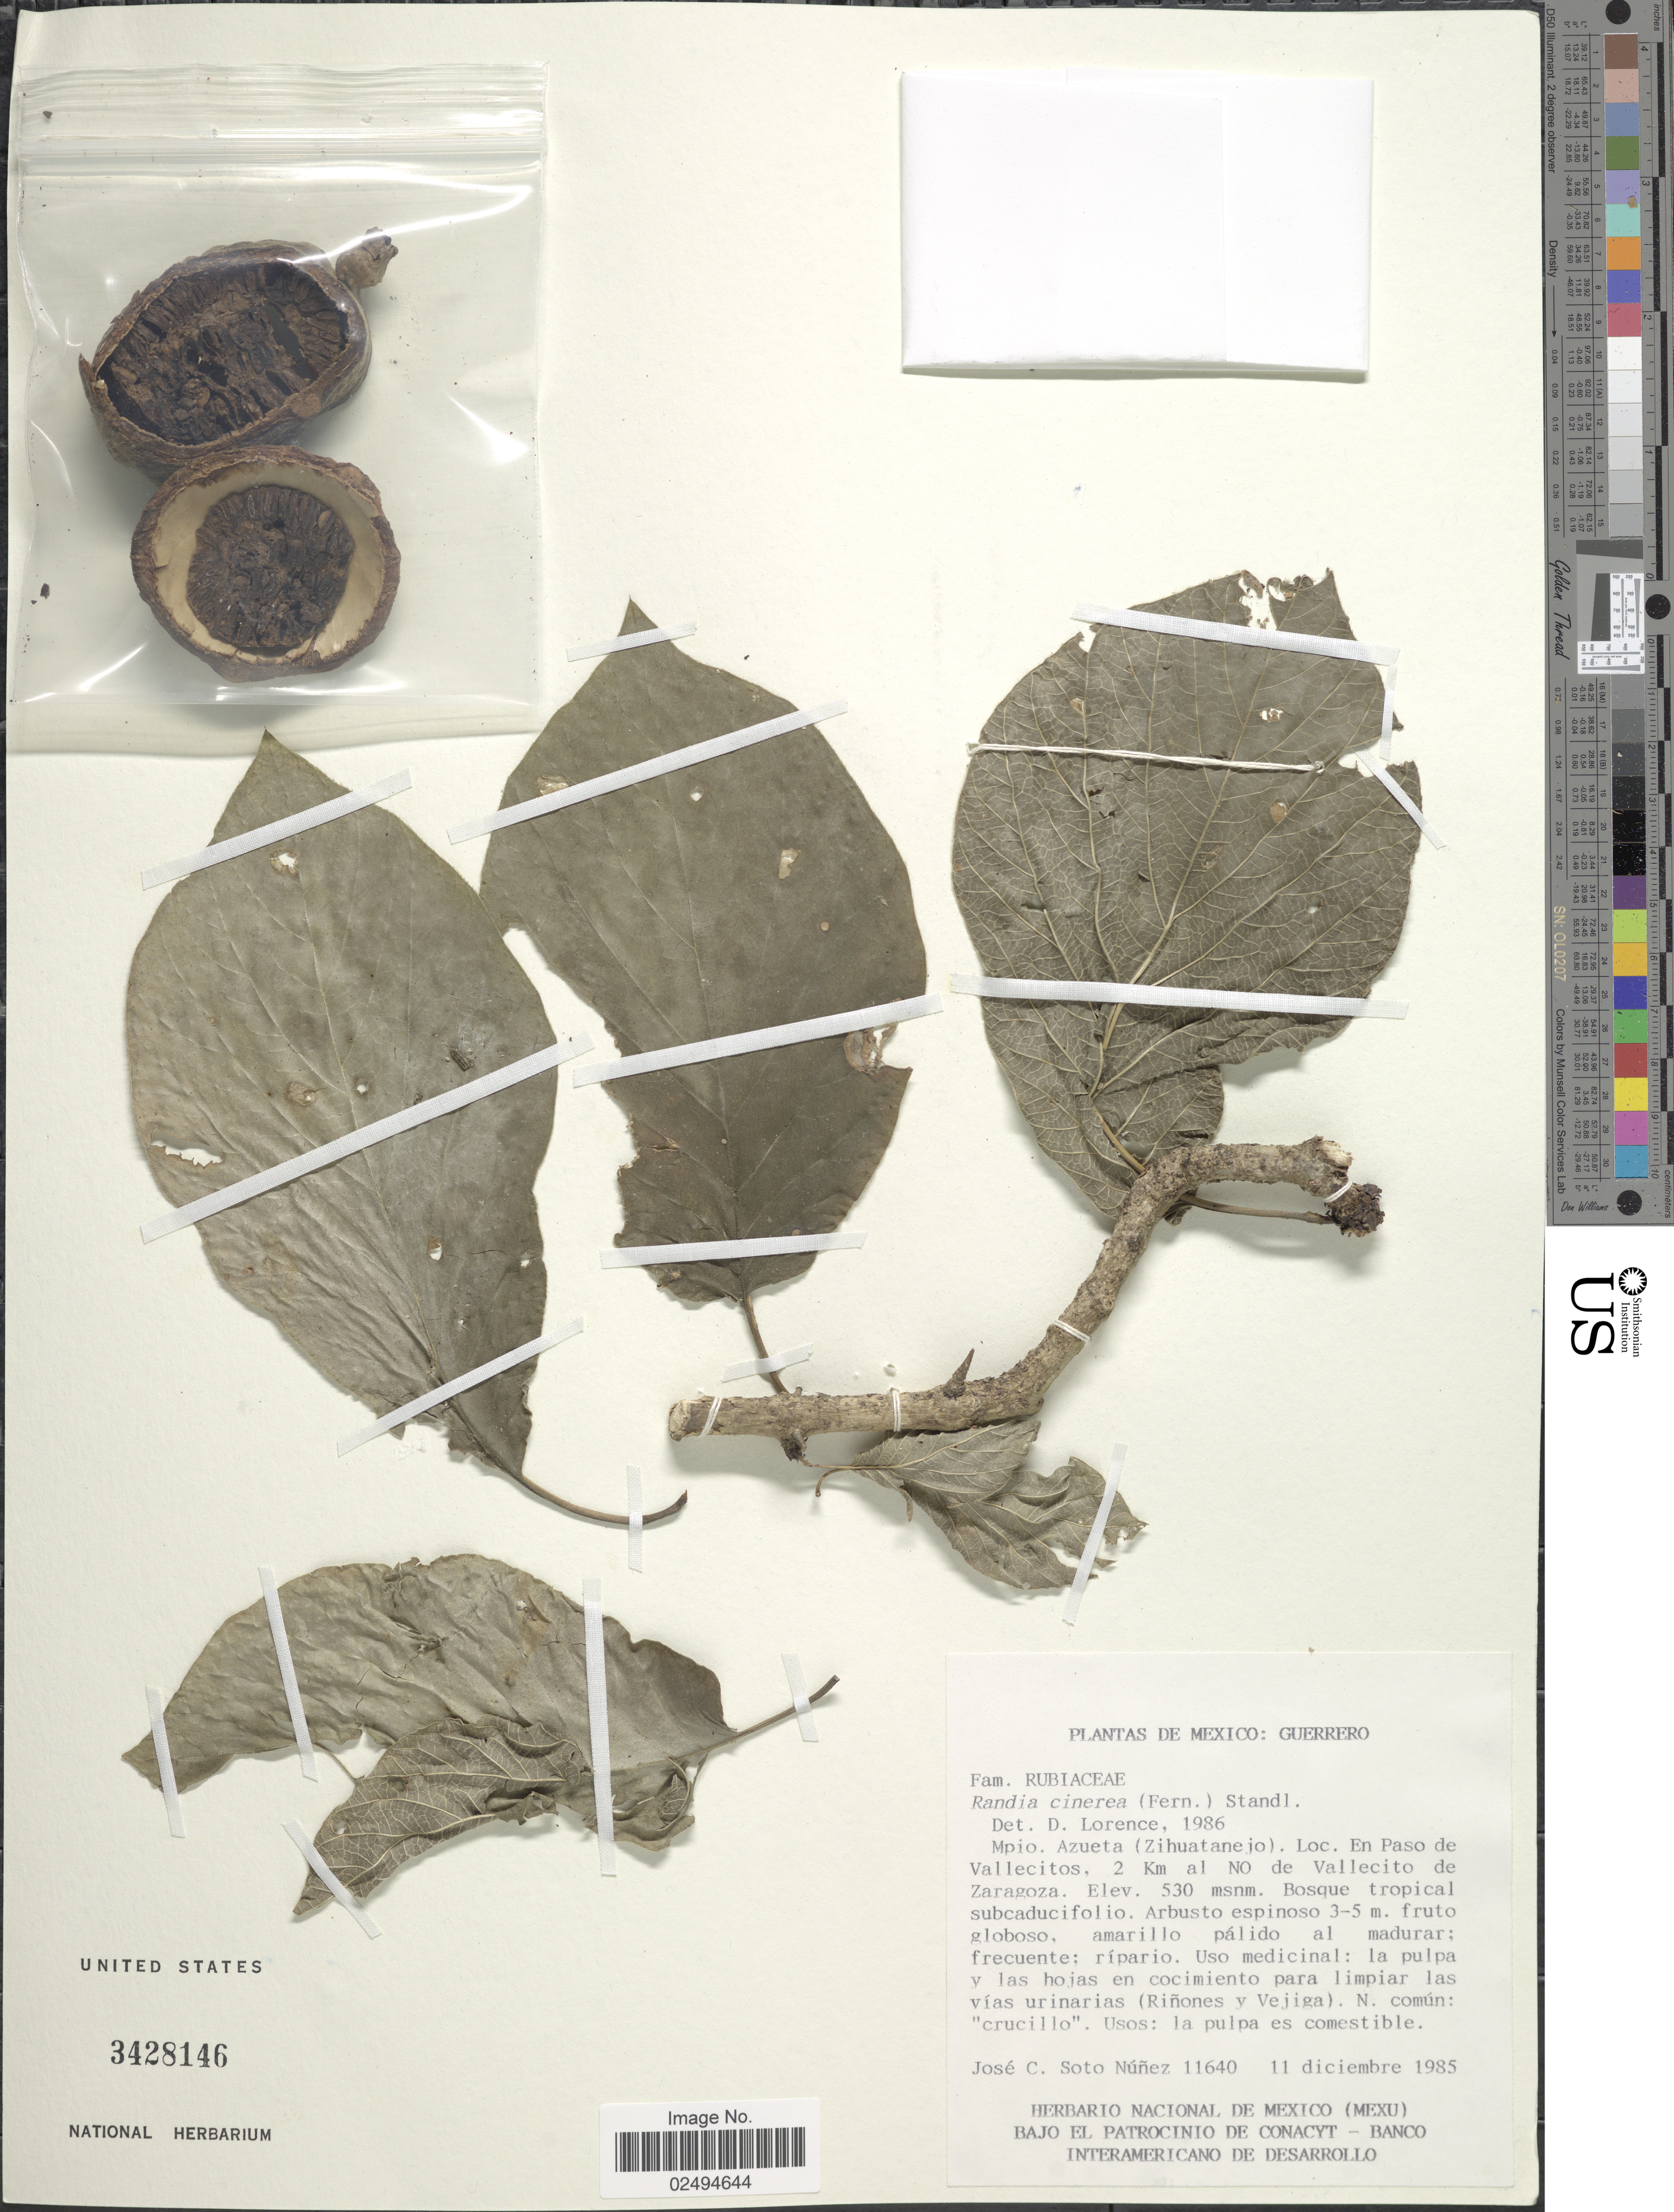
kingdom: Plantae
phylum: Tracheophyta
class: Magnoliopsida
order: Gentianales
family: Rubiaceae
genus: Randia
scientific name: Randia cinerea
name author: (Fernald) Standl.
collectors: J. Soto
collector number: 11640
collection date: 1985-12-11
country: Mexico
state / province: Guerrero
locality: Mpio. Azueta (Zihuatanejo). Loc. En Paso de Vallecitos, 2 Km al NO de Vallecito de Zaragoza.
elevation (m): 530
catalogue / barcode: US 3428146